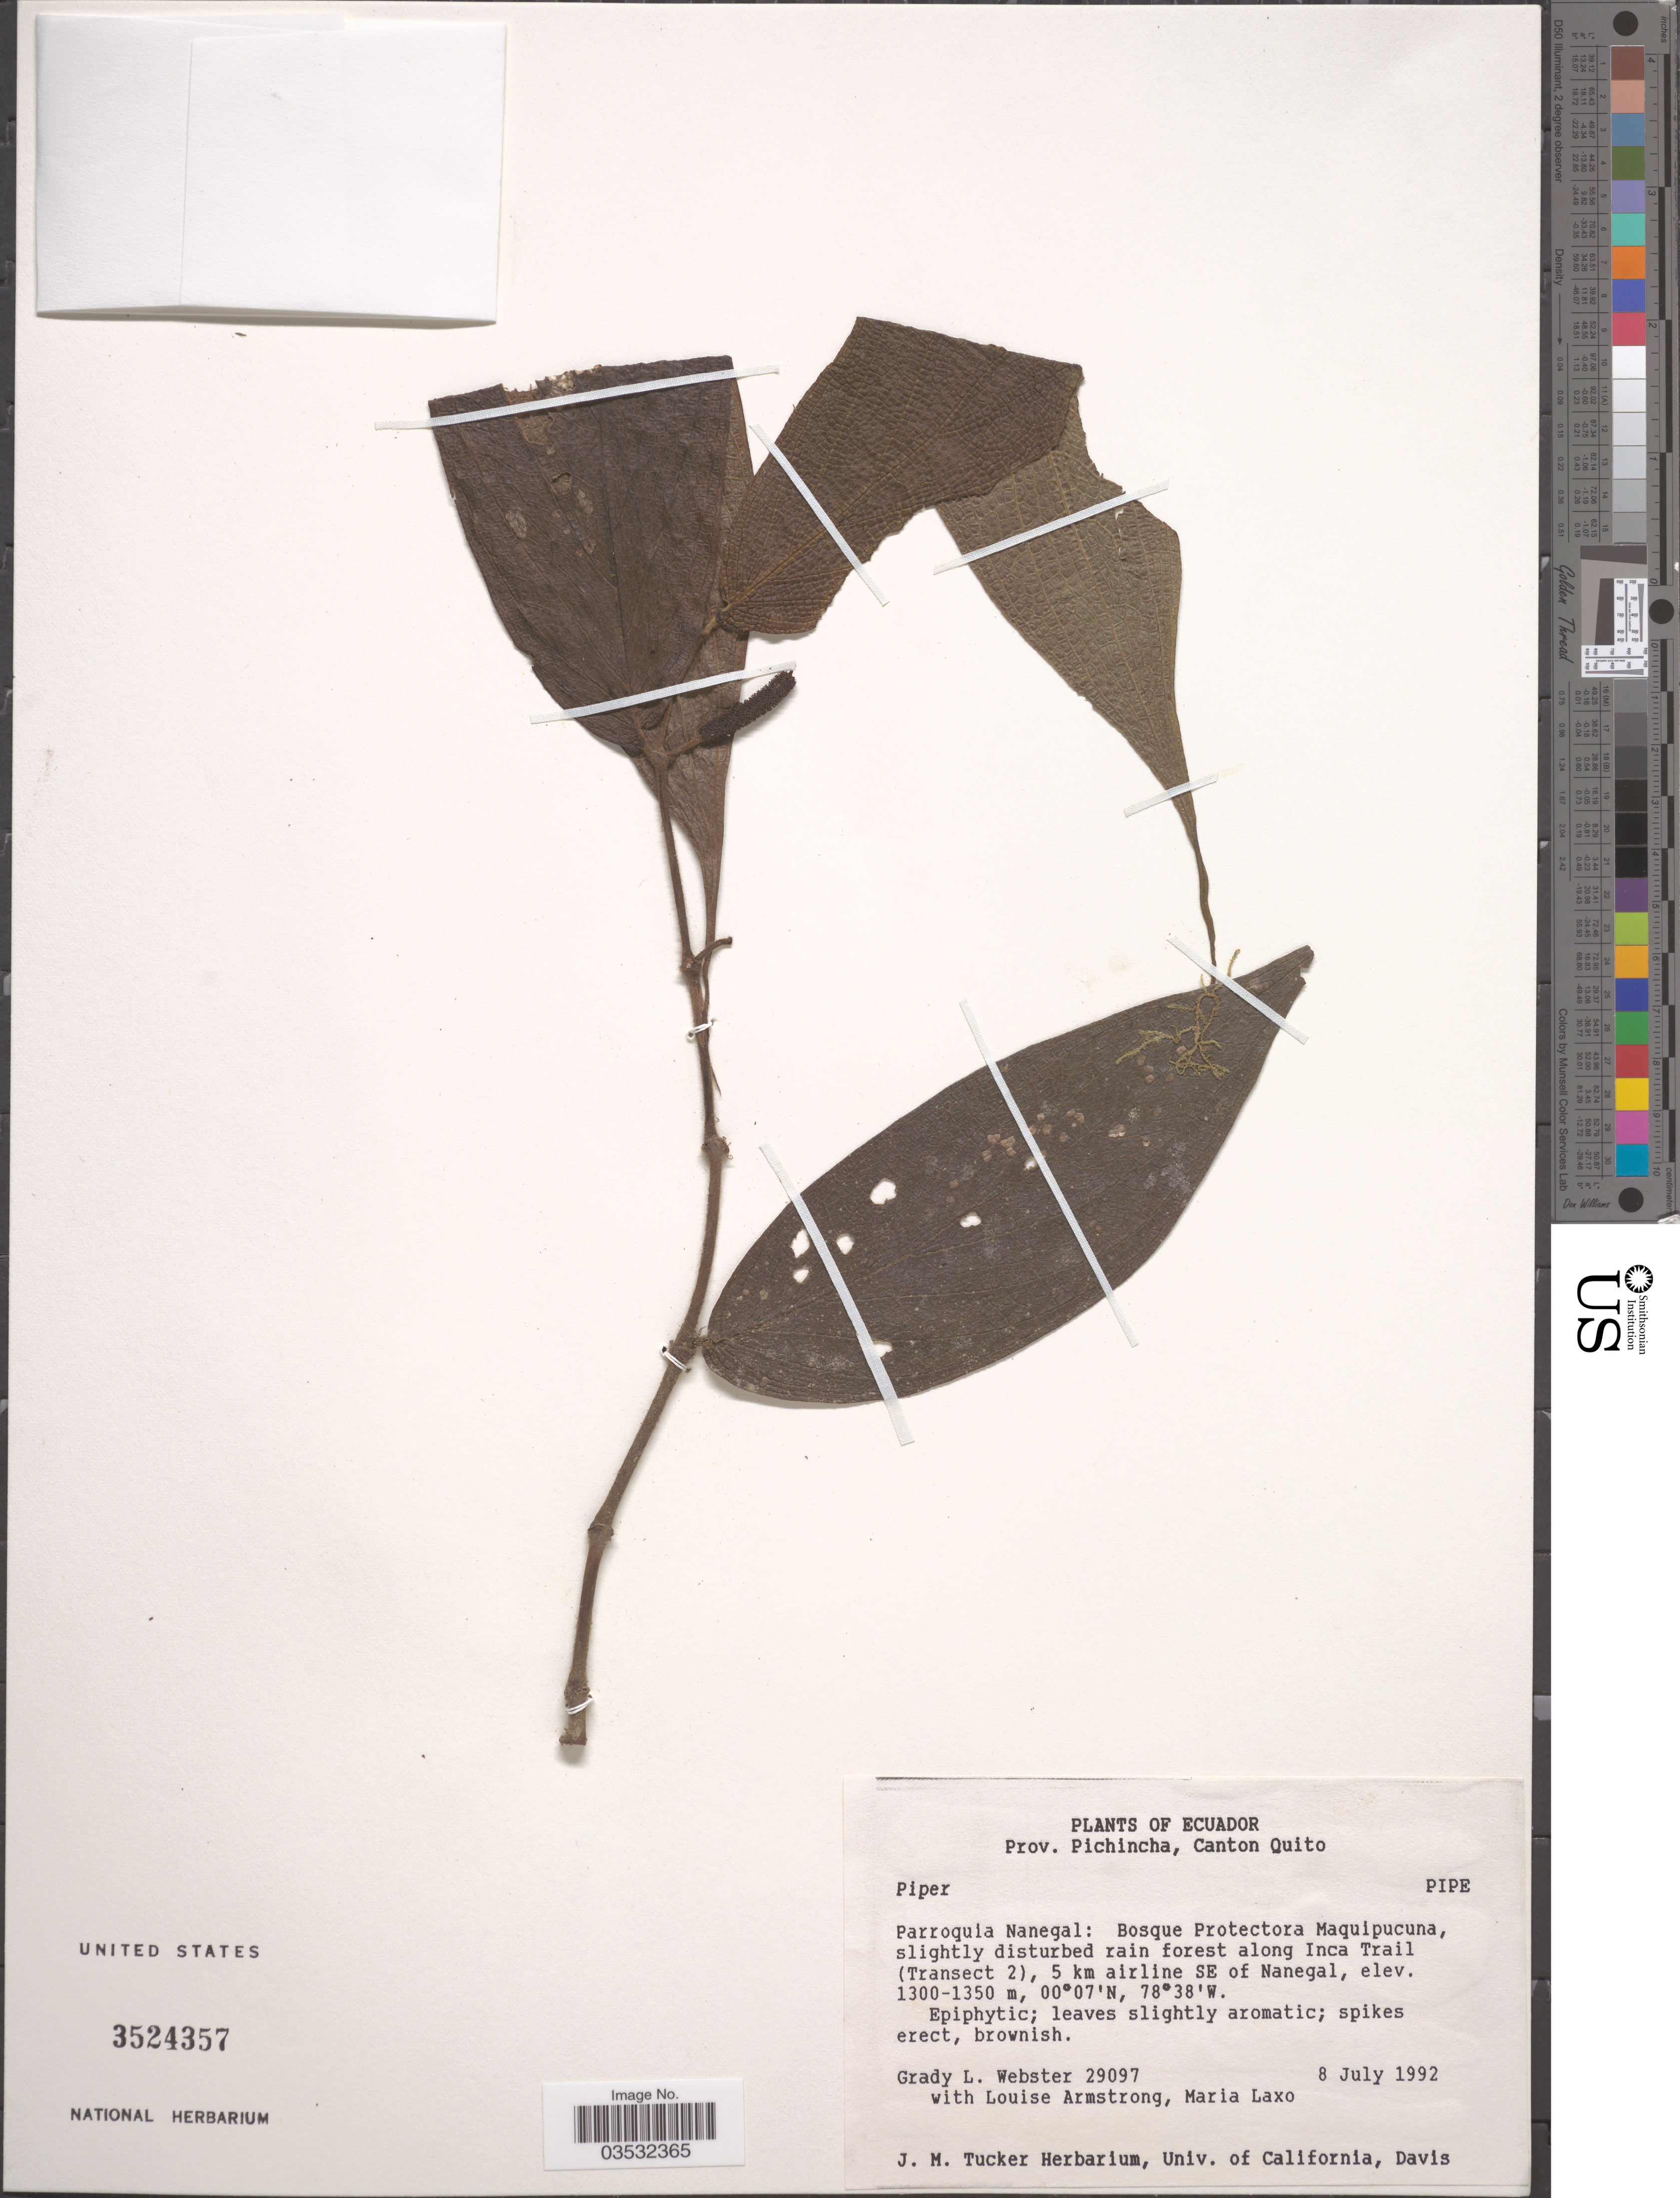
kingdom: Plantae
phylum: Tracheophyta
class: Magnoliopsida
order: Piperales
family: Piperaceae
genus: Piper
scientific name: Piper sp.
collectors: G. L. Webster, L. Armstrong & M. Laxo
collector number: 29097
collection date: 1992-07-08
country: Ecuador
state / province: Pichincha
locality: Canton Quito. Parroquia Nanegal: Bosque Protectora Maquipucuna, slightly disturbed rain forest along Inca Trail (Transect 2), 5 km airline SE of Nanegal.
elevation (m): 1300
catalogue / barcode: US 3524357